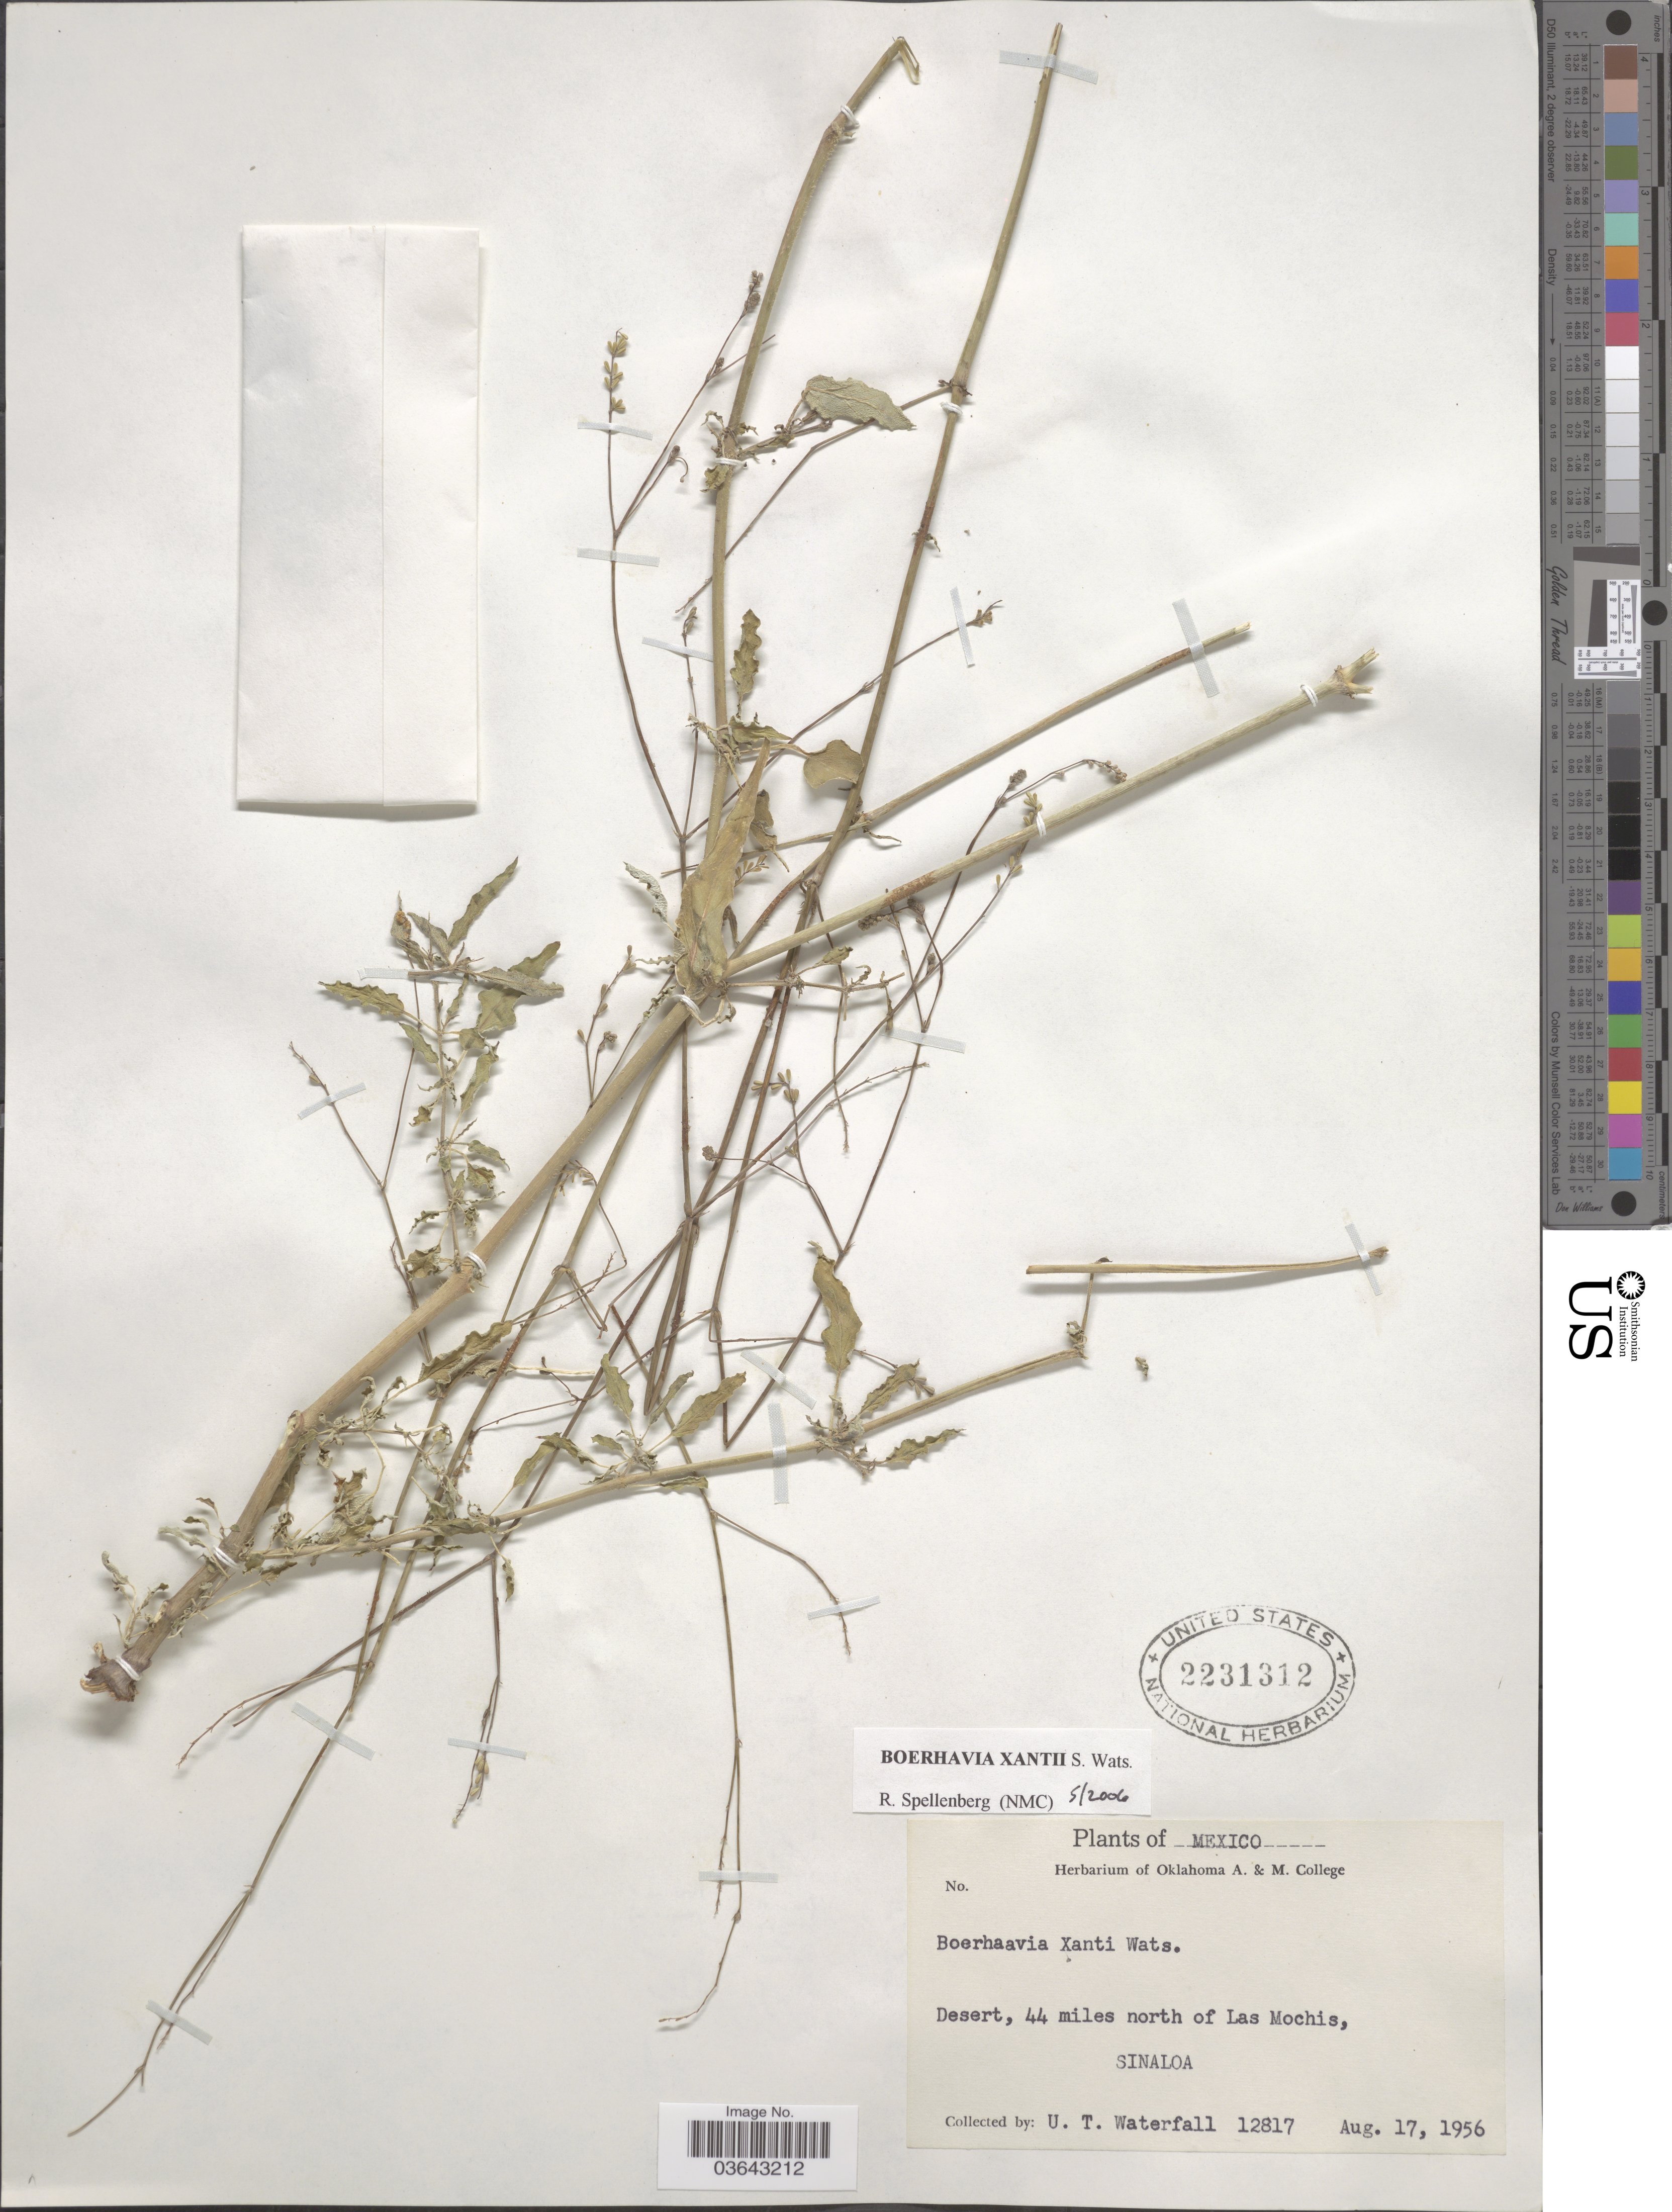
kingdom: Plantae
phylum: Tracheophyta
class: Magnoliopsida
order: Caryophyllales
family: Nyctaginaceae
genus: Boerhavia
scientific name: Boerhavia xanti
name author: S. Watson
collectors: U. T. Waterfall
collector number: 12817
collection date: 1956-08-17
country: Mexico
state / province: Sinaloa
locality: Desert, 44 miles north of Las Mochis.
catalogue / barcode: US 2231312